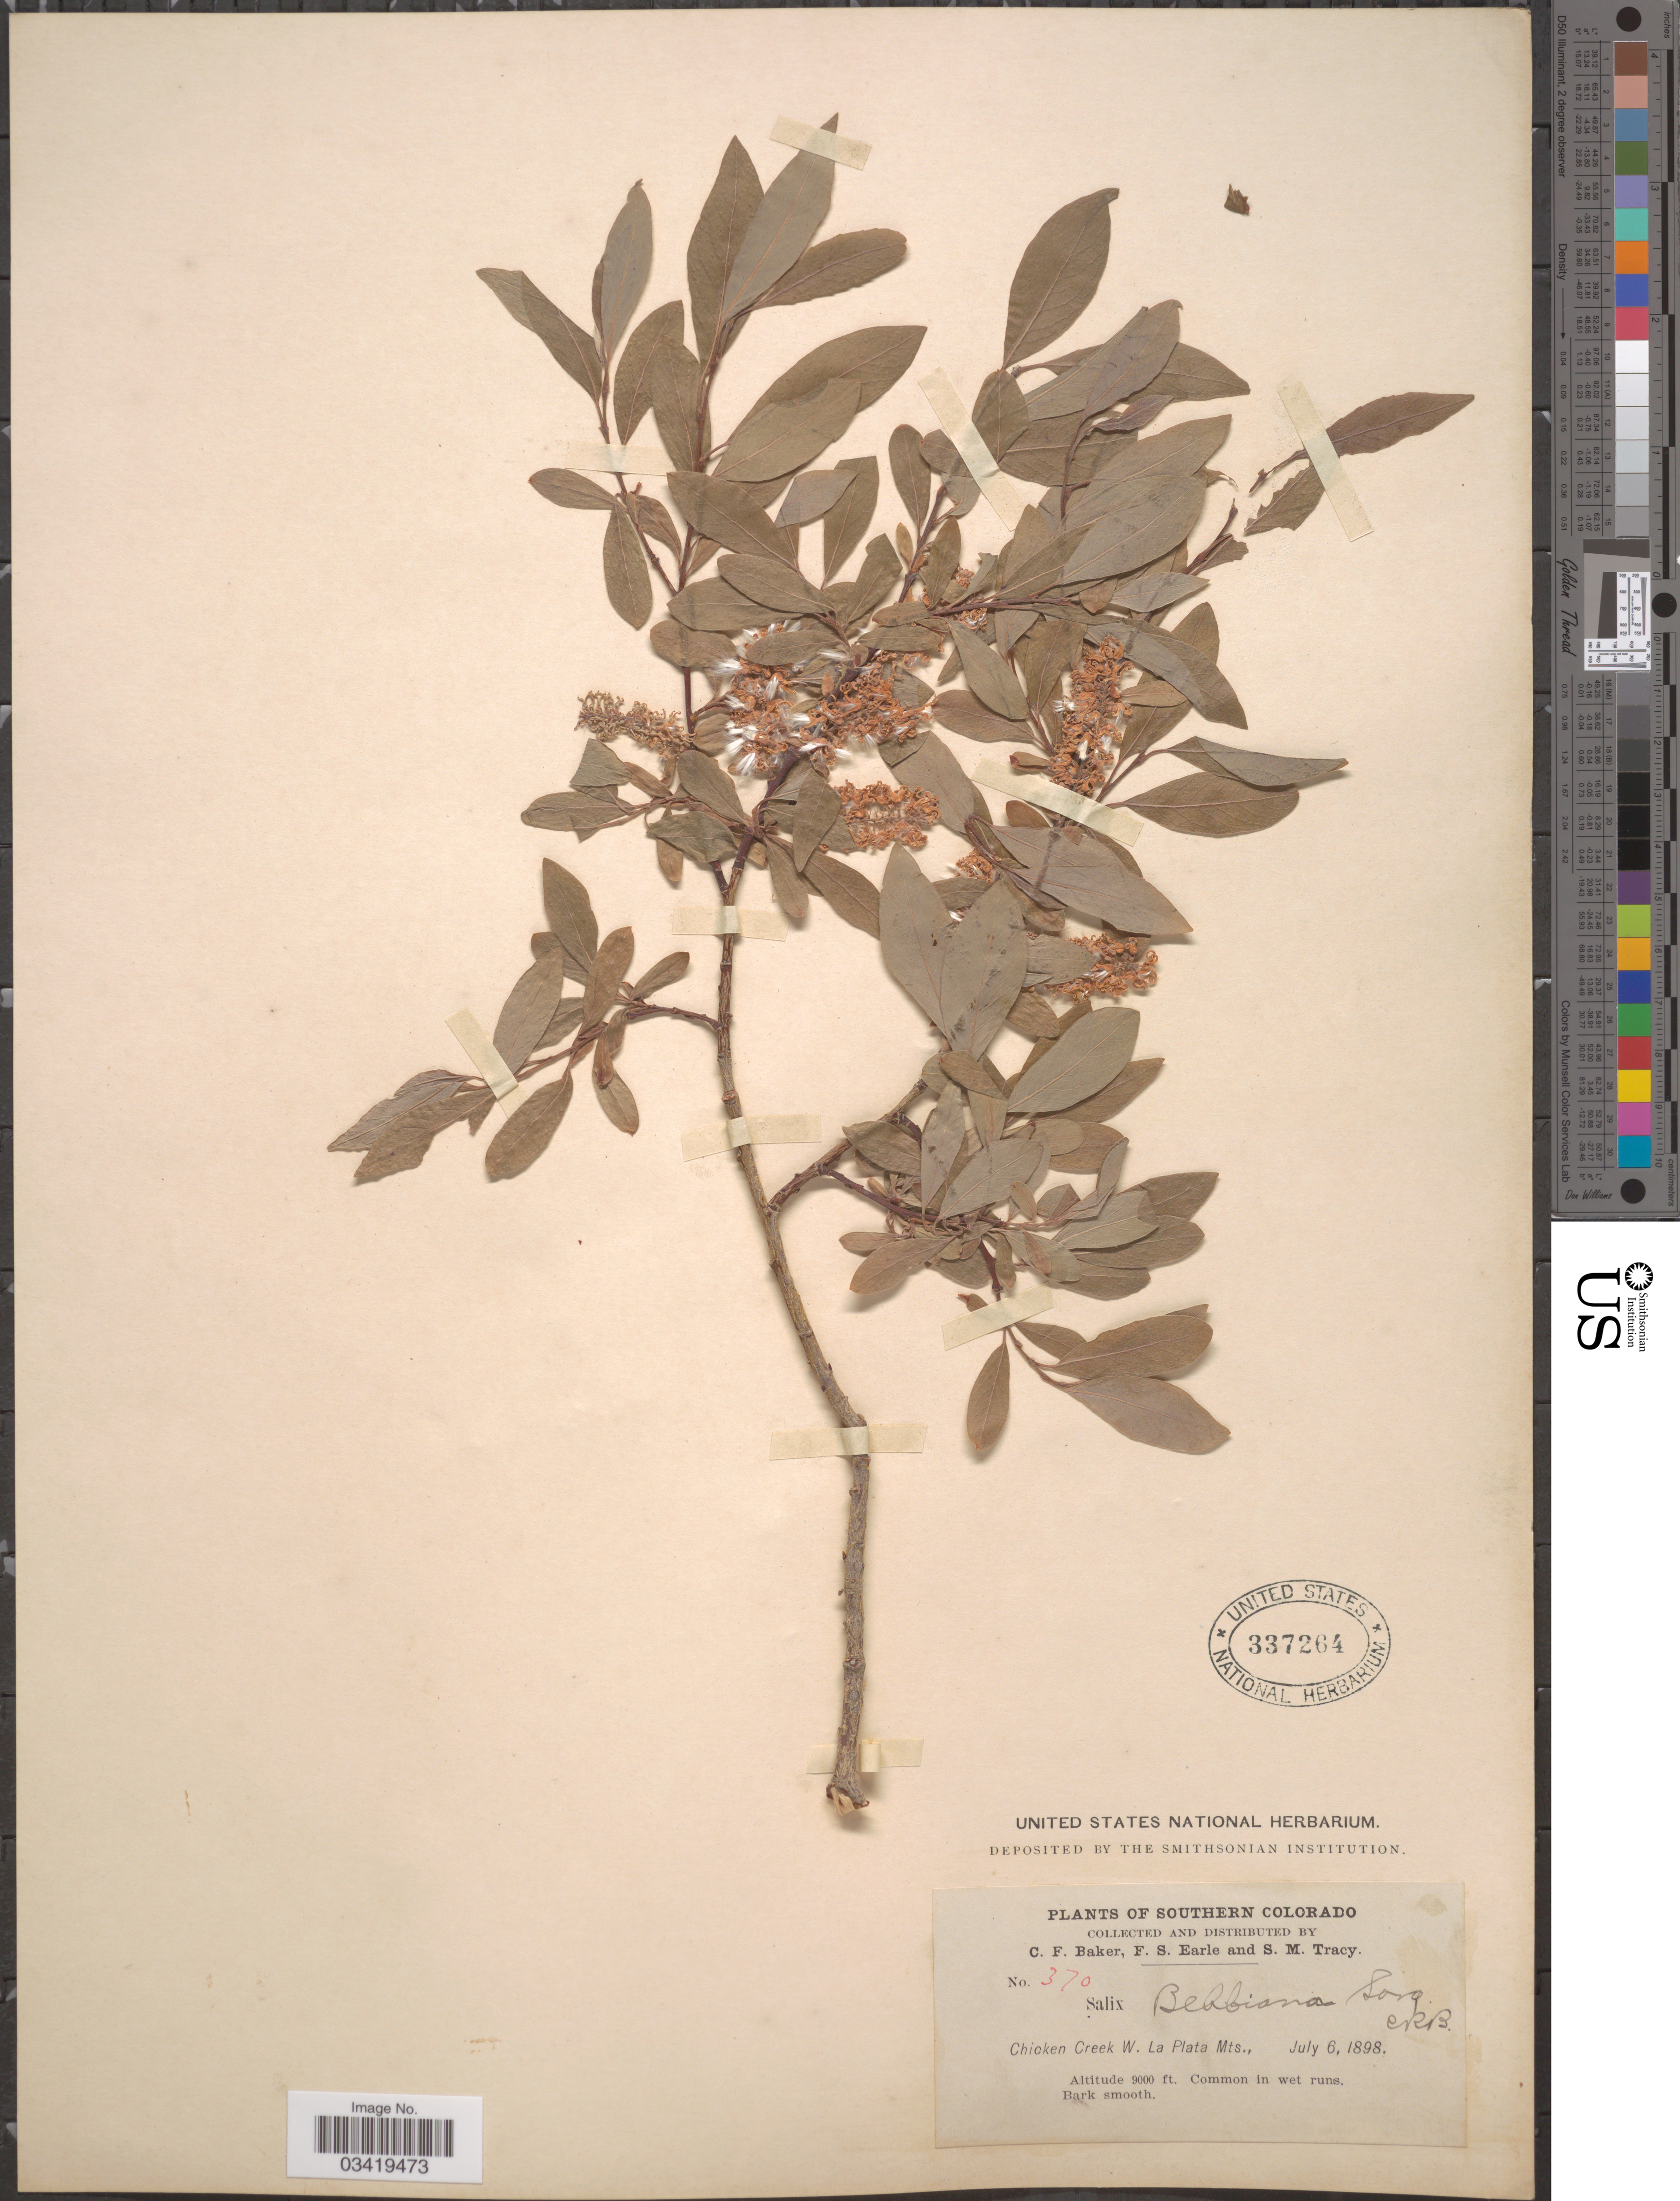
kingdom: Plantae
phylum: Tracheophyta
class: Magnoliopsida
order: Malpighiales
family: Salicaceae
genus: Salix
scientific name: Salix bebbiana var. perrostrata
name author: Sarg.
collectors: C. F. Baker, F. S. Earle & S. M. Tracy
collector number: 370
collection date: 1898-07-06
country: United States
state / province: Colorado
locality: Southern Colorado. Chicken Creek W. La Plata Mts. Bark smooth [unsure placement]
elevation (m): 2743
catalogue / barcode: US 337264